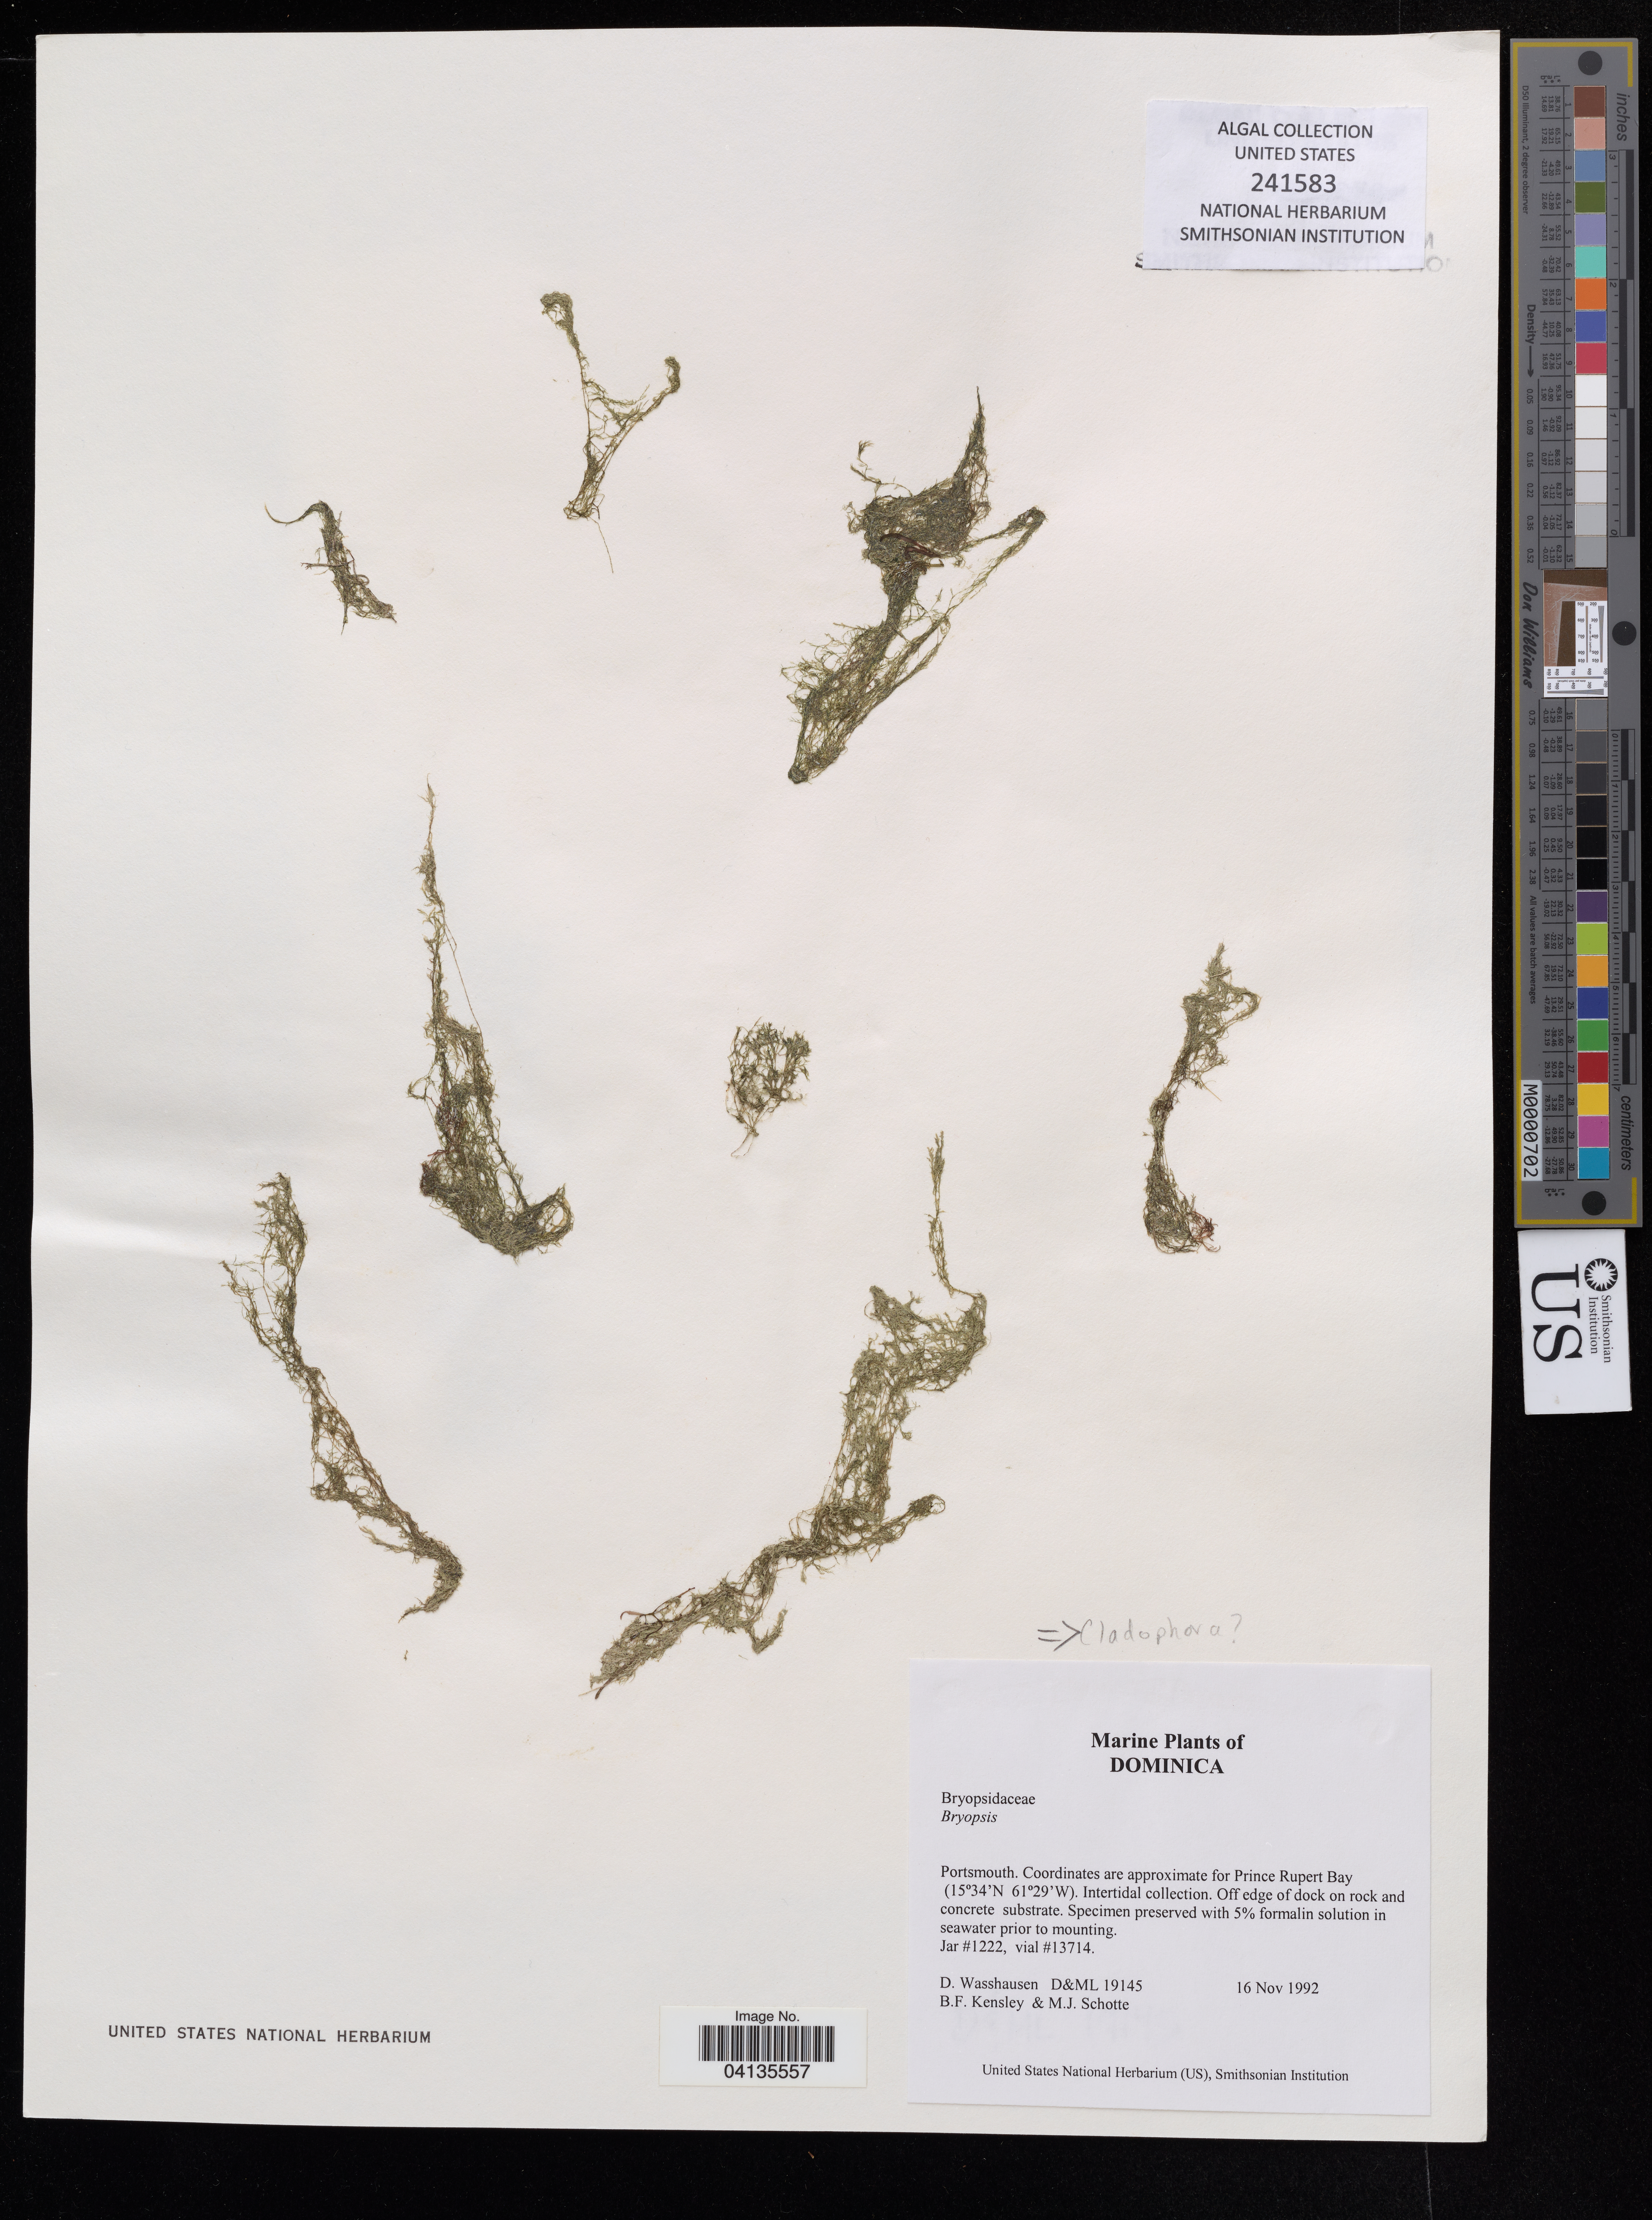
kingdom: Plantae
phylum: Chlorophyta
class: Ulvophyceae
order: Cladophorales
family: Cladophoraceae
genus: Cladophora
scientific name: Cladophora sp.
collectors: D. C. Wasshausen, B. Kensley & M. Schotte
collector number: D&ML19145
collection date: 1992-11-16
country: Dominica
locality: Portsmouth. Coordinates are approximate for Prince Rupert Bay.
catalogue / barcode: US 241583